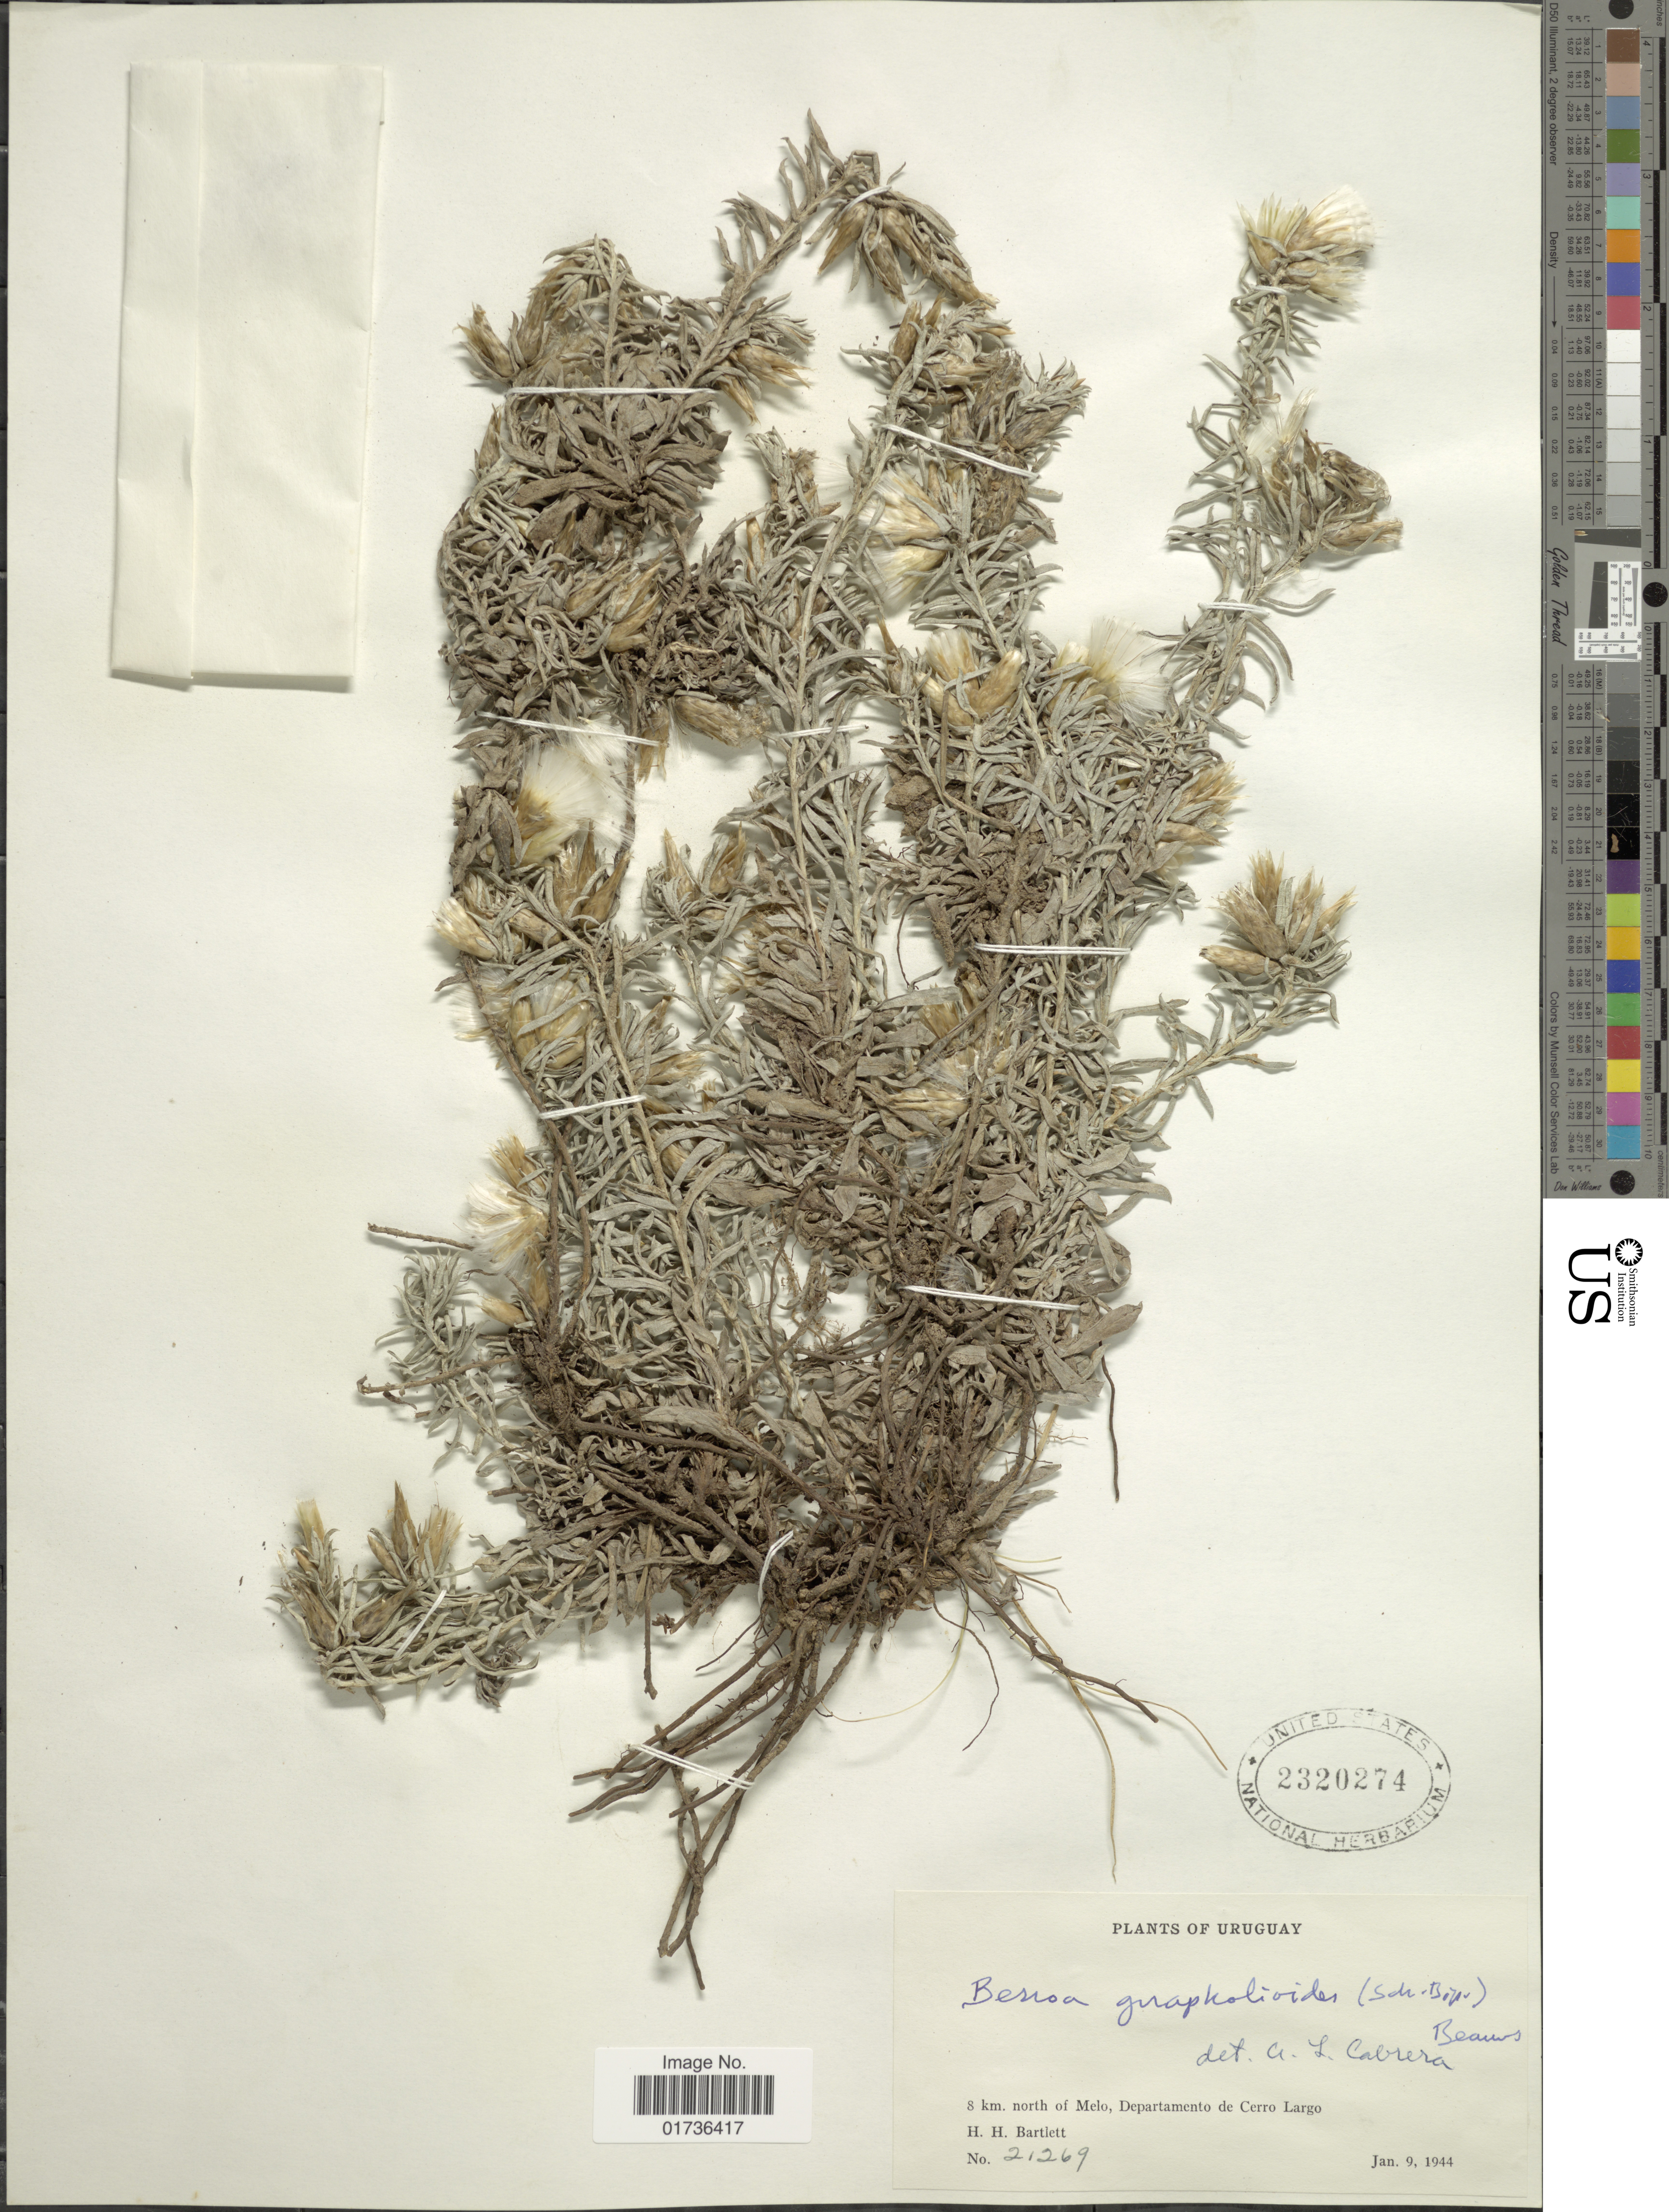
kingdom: Plantae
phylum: Tracheophyta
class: Magnoliopsida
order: Asterales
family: Asteraceae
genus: Berroa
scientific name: Berroa gnaphalioides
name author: (Less.) Beauverd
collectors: H. H. Bartlett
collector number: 21269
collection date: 1944-01-09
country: Uruguay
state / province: Cerro Largo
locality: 8 km north of Melo, Departamento de Cerro Largo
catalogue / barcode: US 2320274